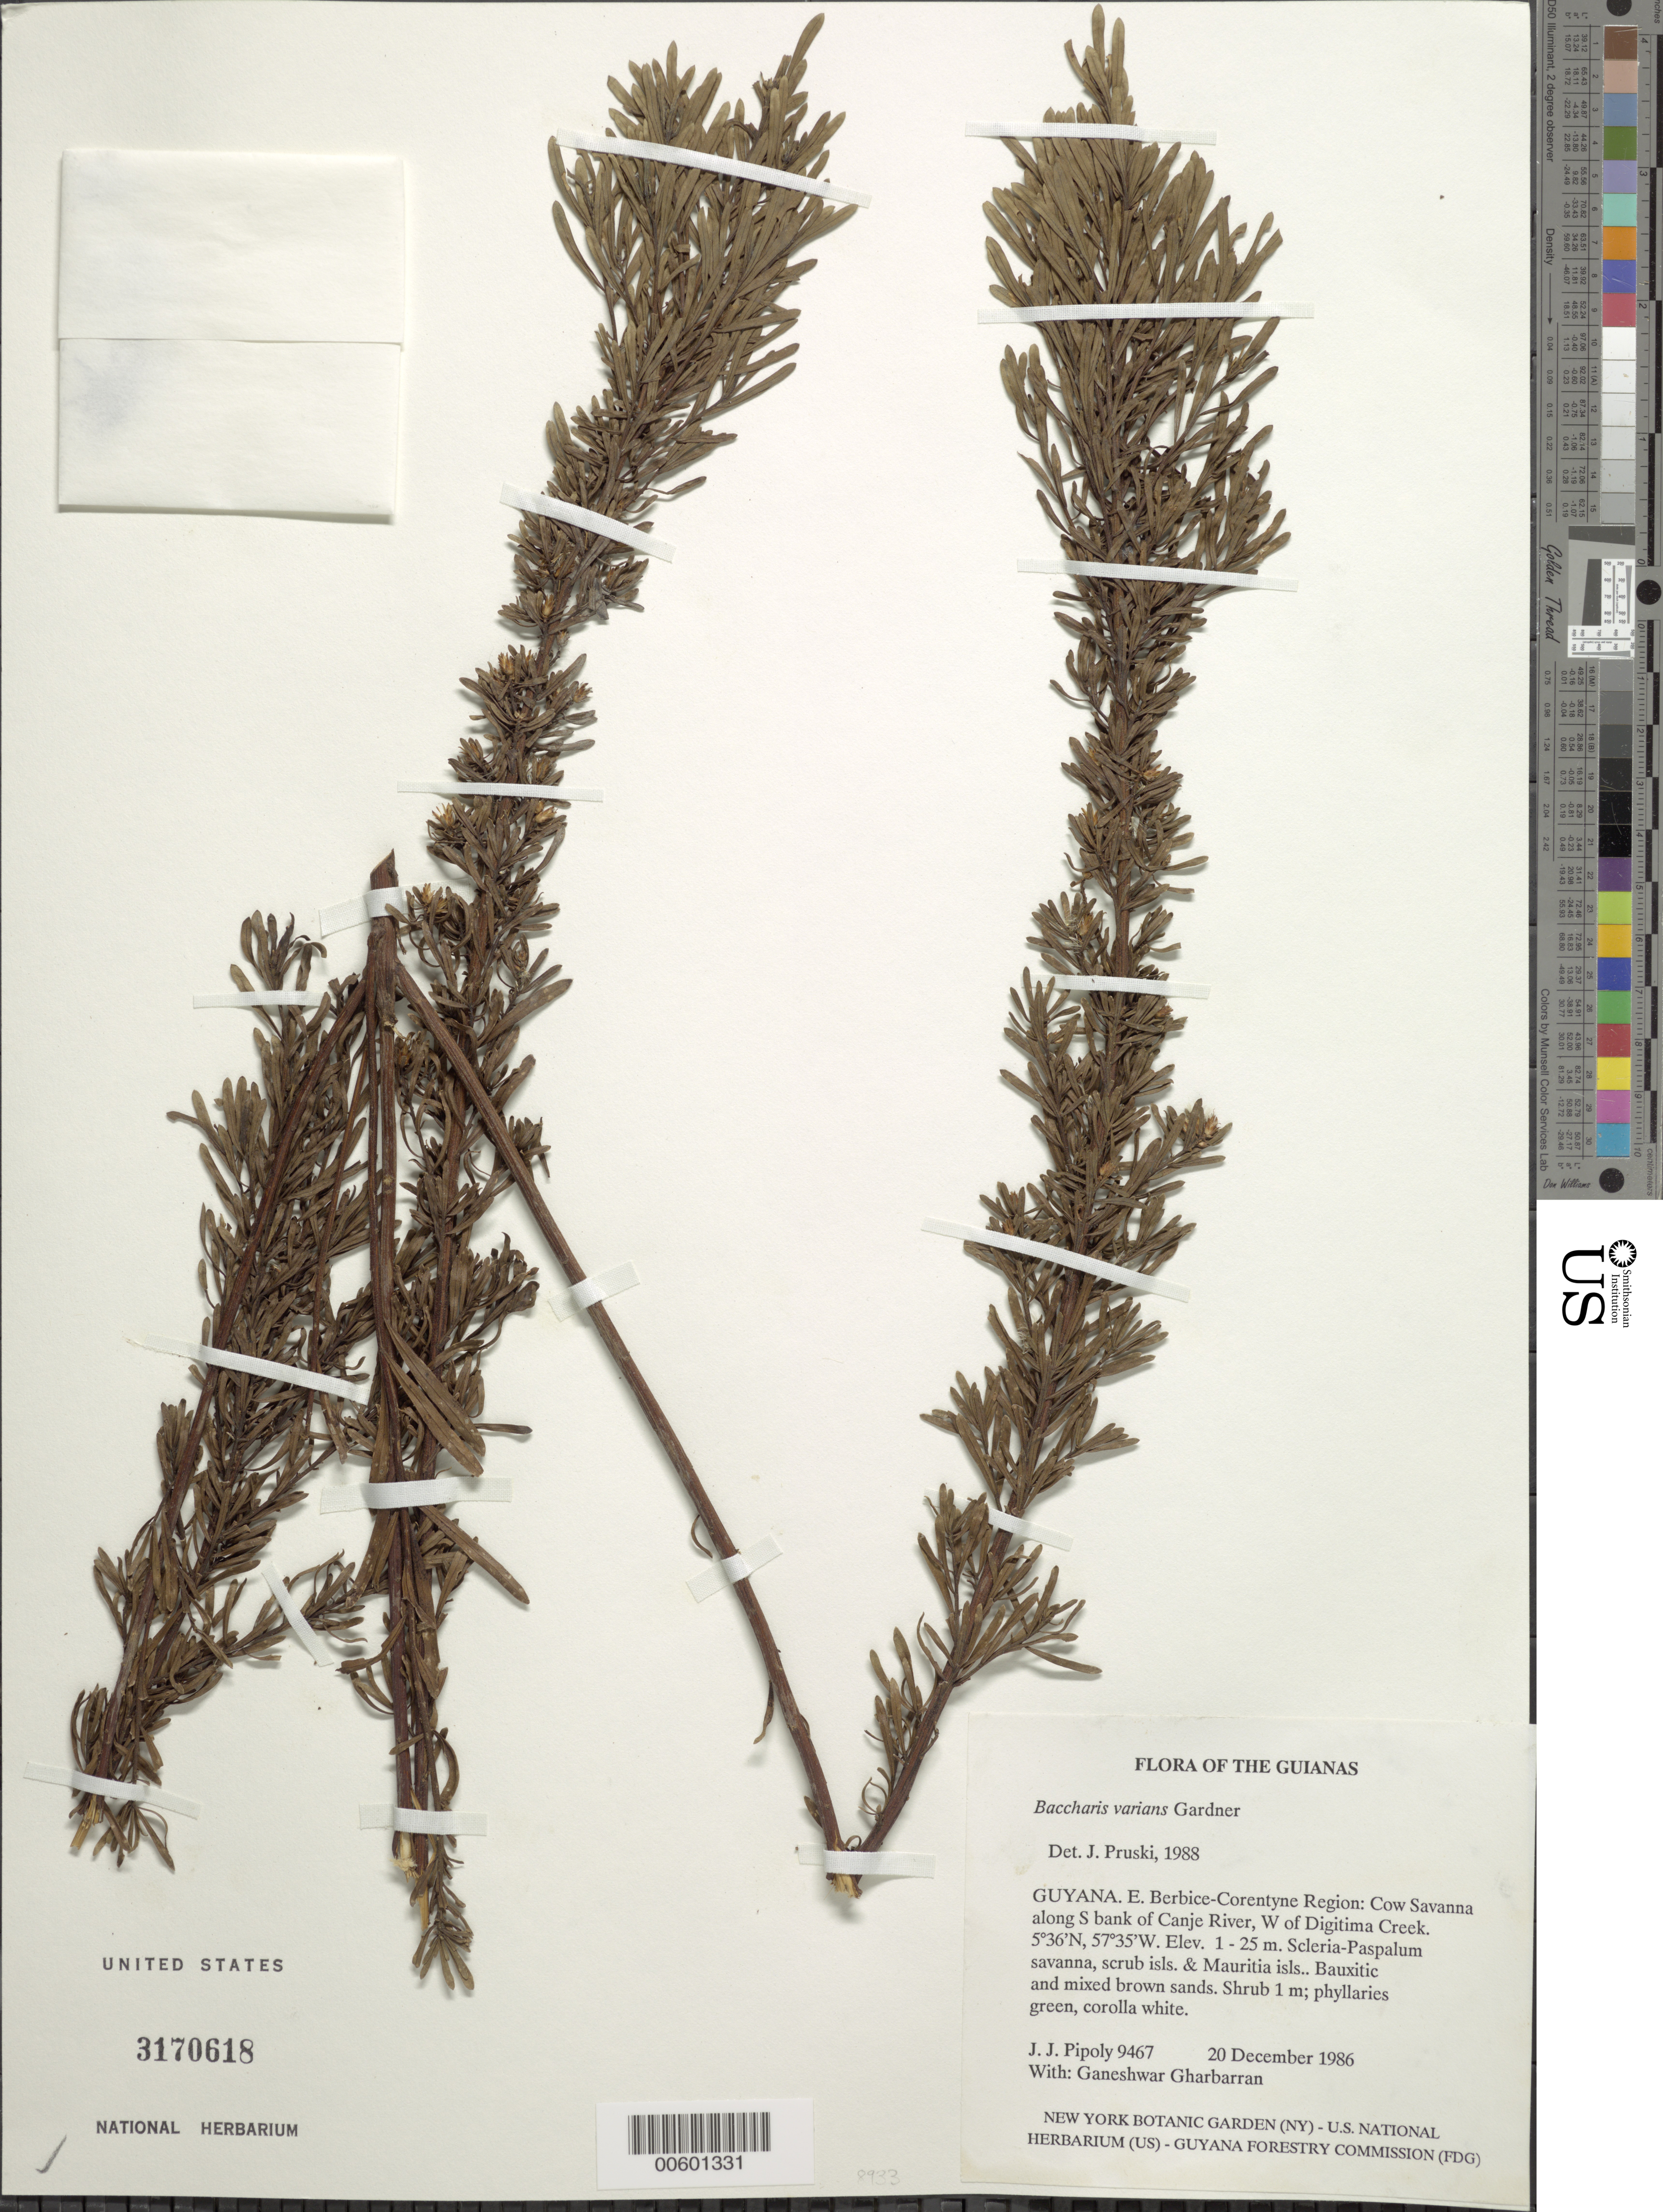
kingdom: Plantae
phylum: Tracheophyta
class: Magnoliopsida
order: Asterales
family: Asteraceae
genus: Baccharis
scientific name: Baccharis varians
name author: Gardner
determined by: Pruski, J. F.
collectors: J. J. Pipoly & G. Gharbarran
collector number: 9467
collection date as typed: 20 December 1986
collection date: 1986-12-20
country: Guyana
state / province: E. Berbice-Corentyne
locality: Cow savanna, along S bank of Canje River, W of Digitima Creek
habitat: Scleria-Paspalum savanna, scrub isls. & Mauritia isls. Bauxitic and mixed brown sands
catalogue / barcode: US 3170618